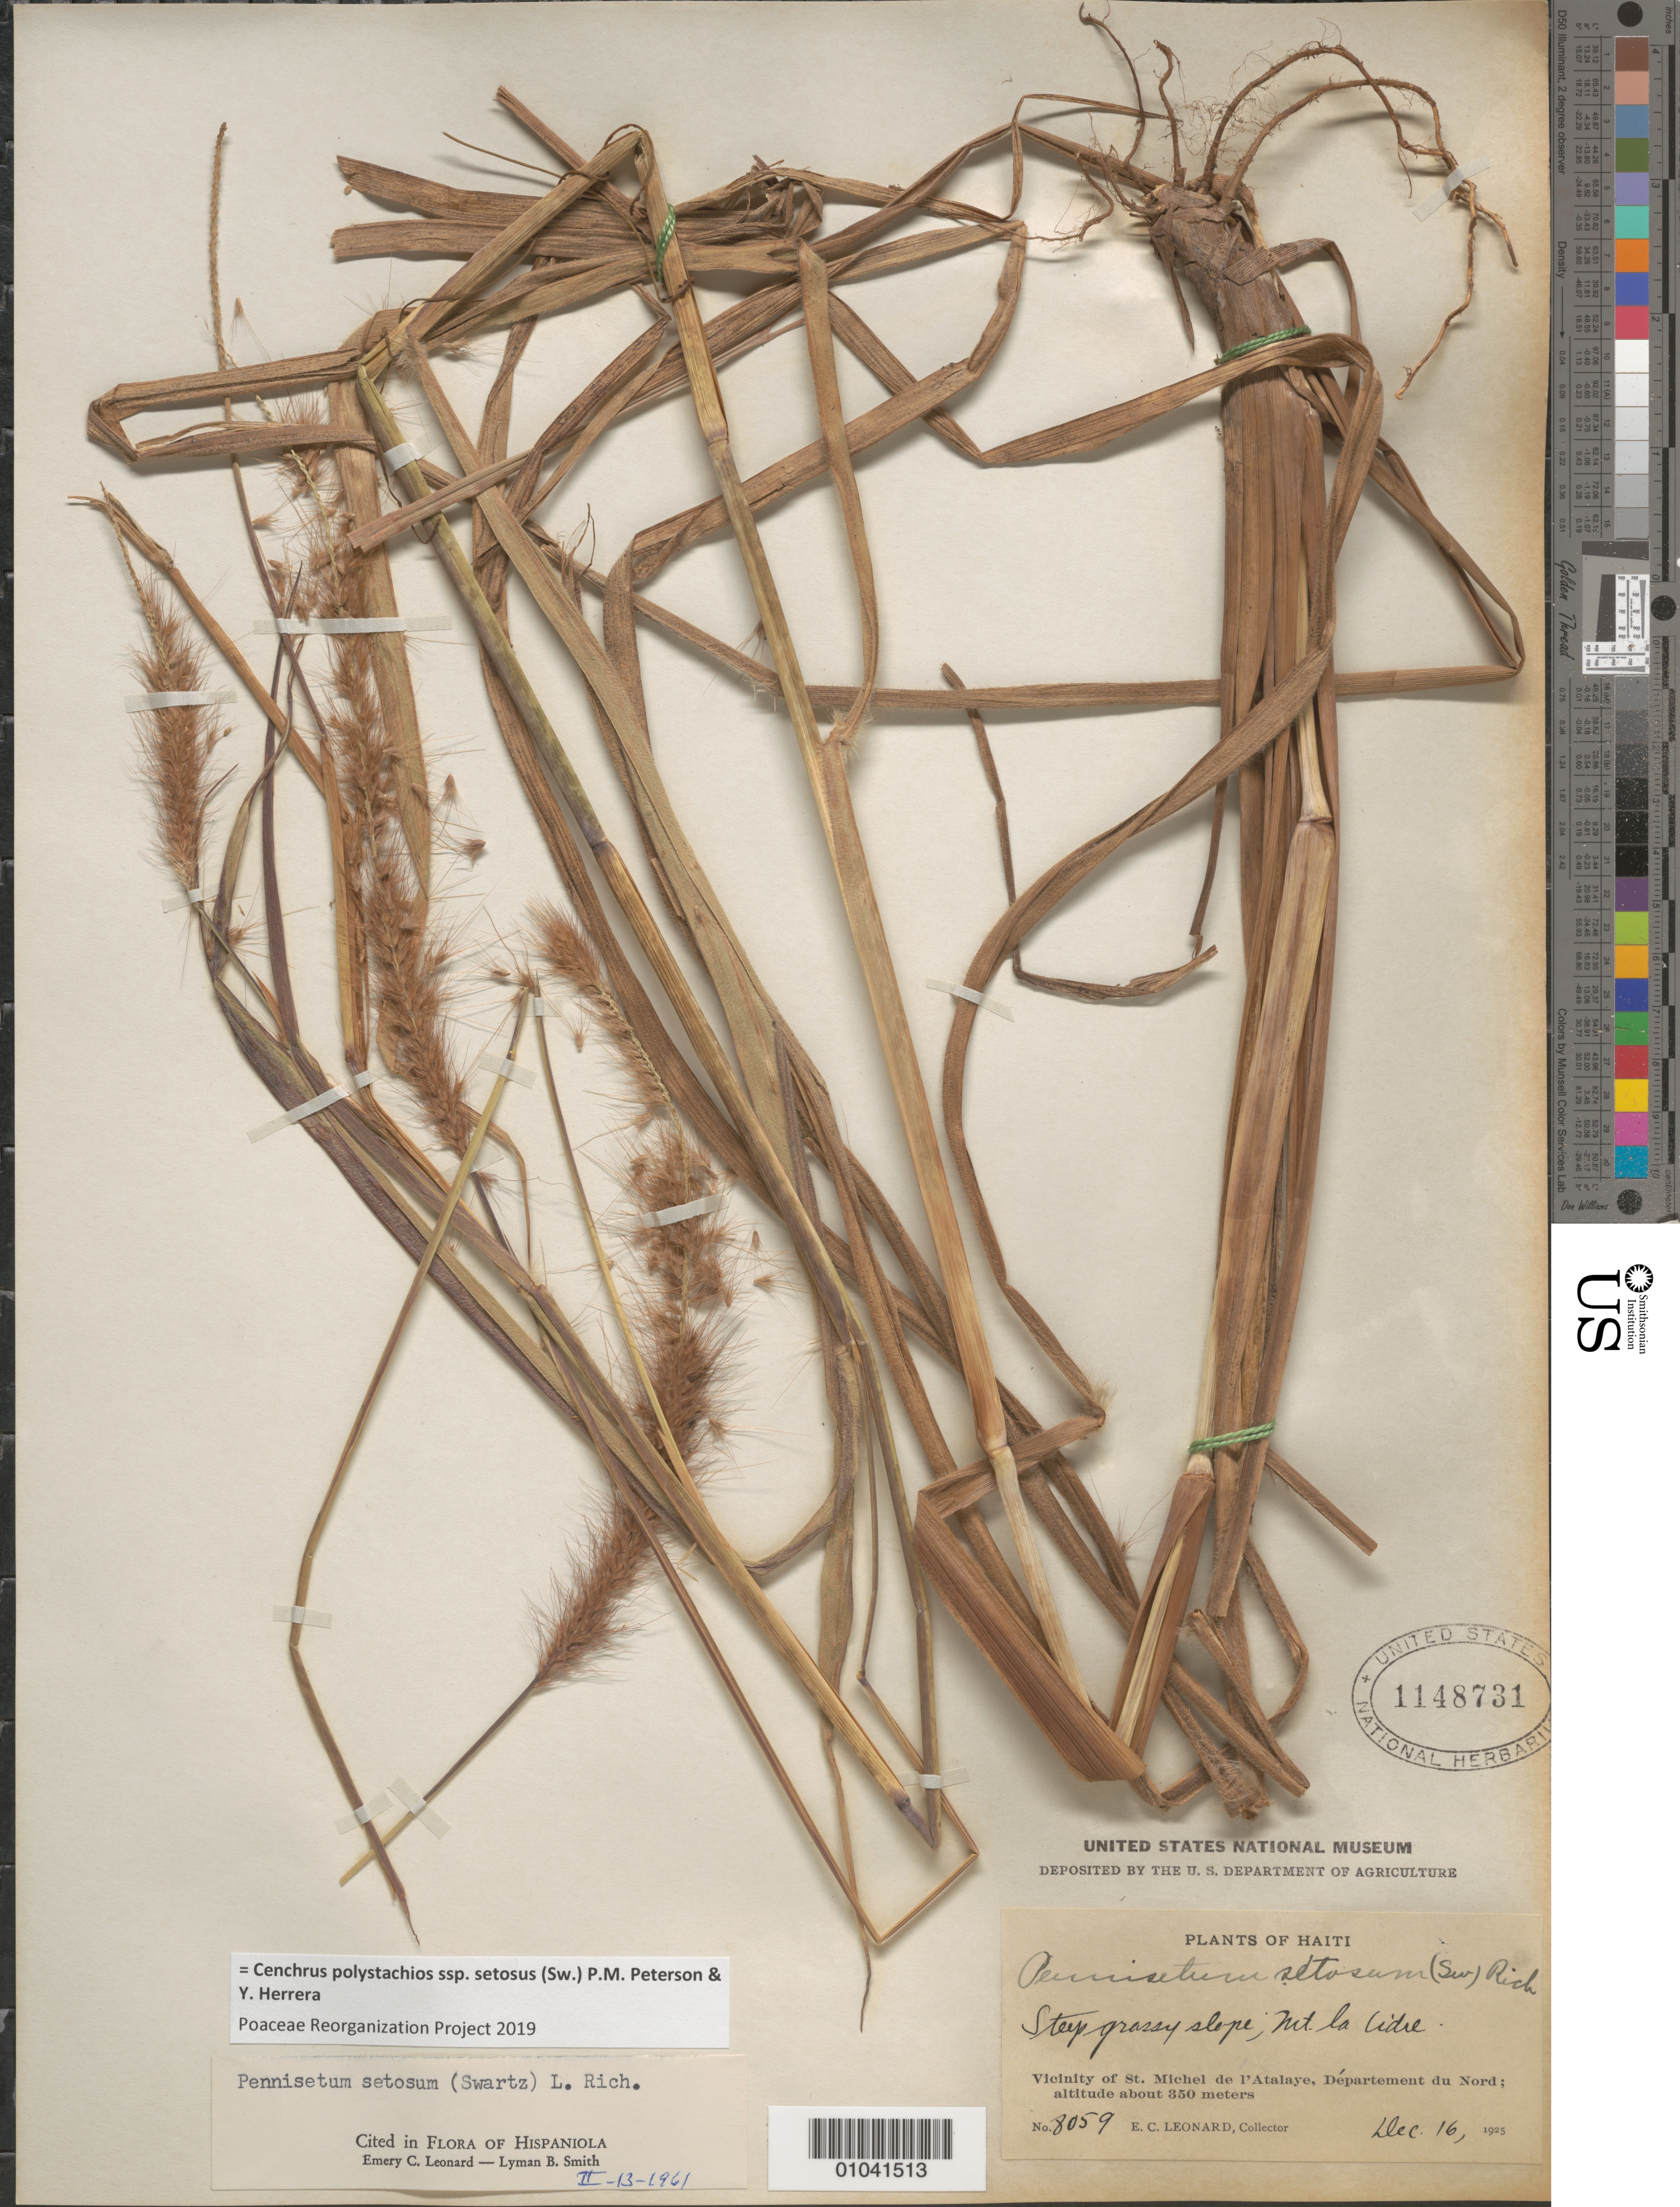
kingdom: Plantae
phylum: Tracheophyta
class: Liliopsida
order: Poales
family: Poaceae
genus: Cenchrus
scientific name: Cenchrus polystachios subsp. setosus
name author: (Sw.) P.M. Peterson & Y. Herrera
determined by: Poaceae Reorganization Project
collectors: E. C. Leonard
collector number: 8059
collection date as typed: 16 Dec 1925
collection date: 1925-12-16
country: Haiti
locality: Vicinity of St. Michel de l'Atalaye, Departement du Nord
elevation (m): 350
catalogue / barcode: US 1148731